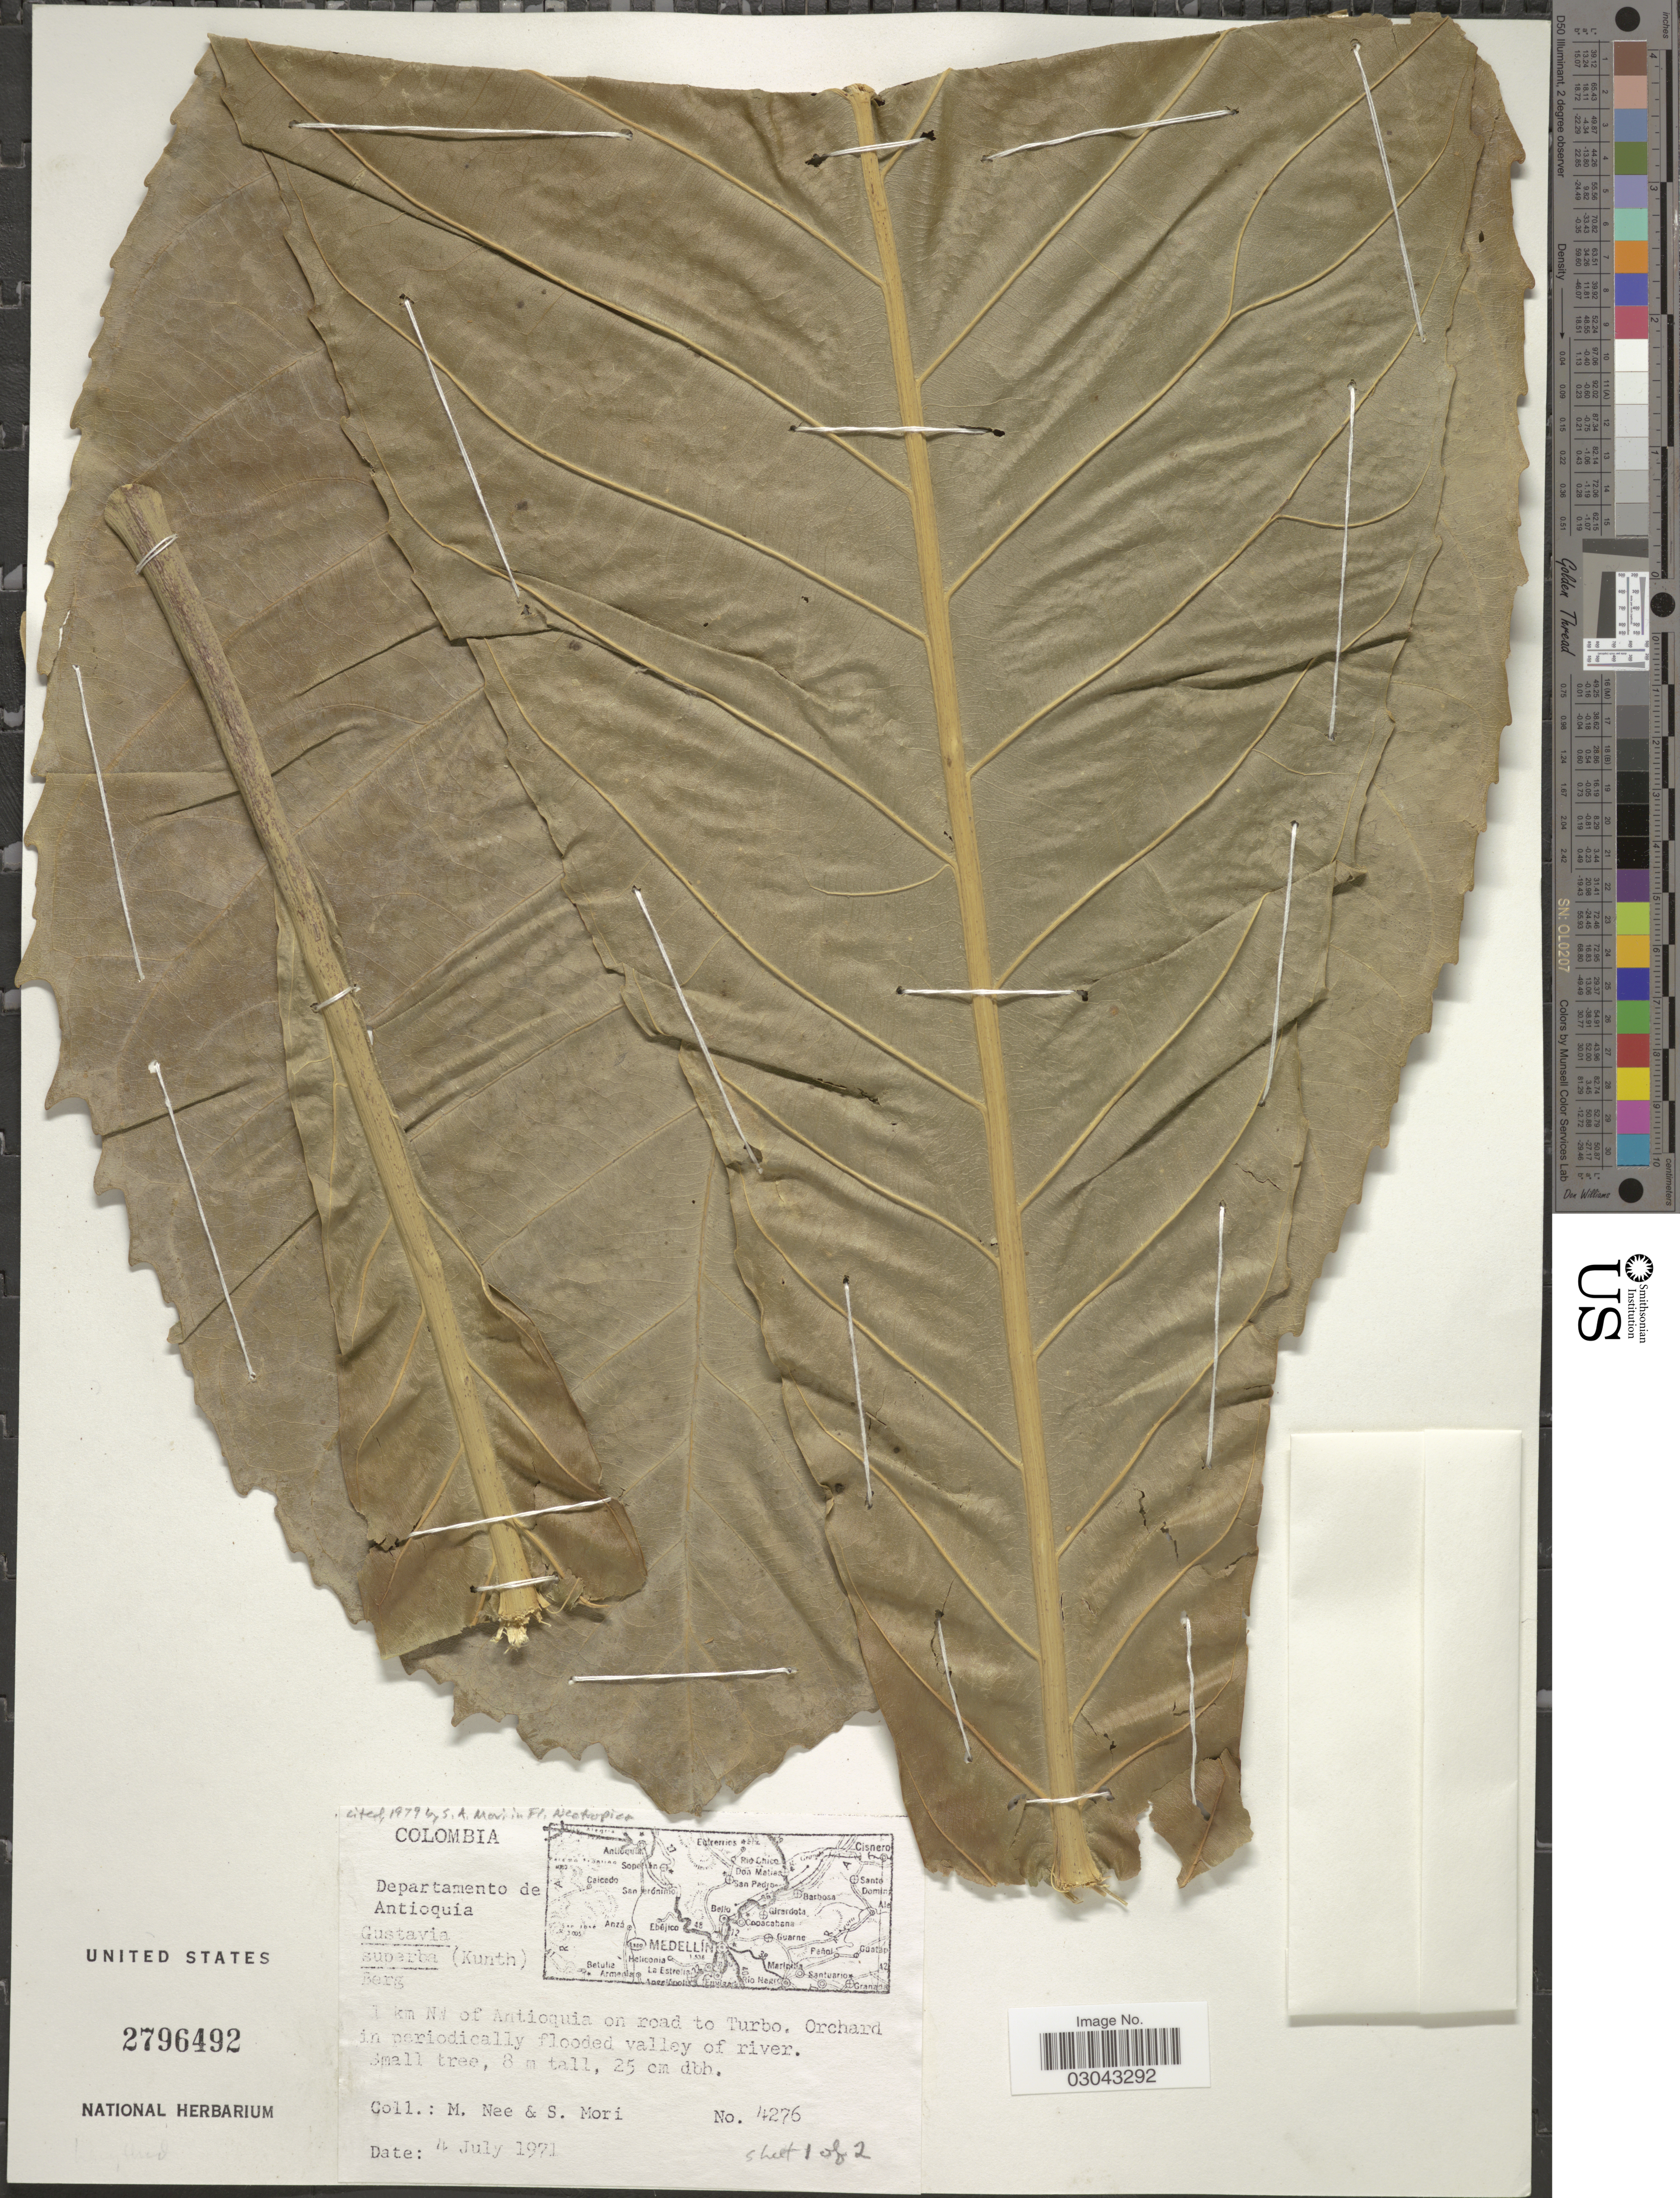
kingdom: Plantae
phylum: Tracheophyta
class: Magnoliopsida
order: Ericales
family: Lecythidaceae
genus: Gustavia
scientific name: Gustavia superba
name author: (Kunth) O. Berg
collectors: M. Nee & S. Mori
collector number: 4276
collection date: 1971-07-04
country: Colombia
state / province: Antioquia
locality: Departamento de Antioquia, 1 km NW of Antioquia on road to Turbo, Orchard in periodically flooded valley of river.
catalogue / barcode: US 2796492